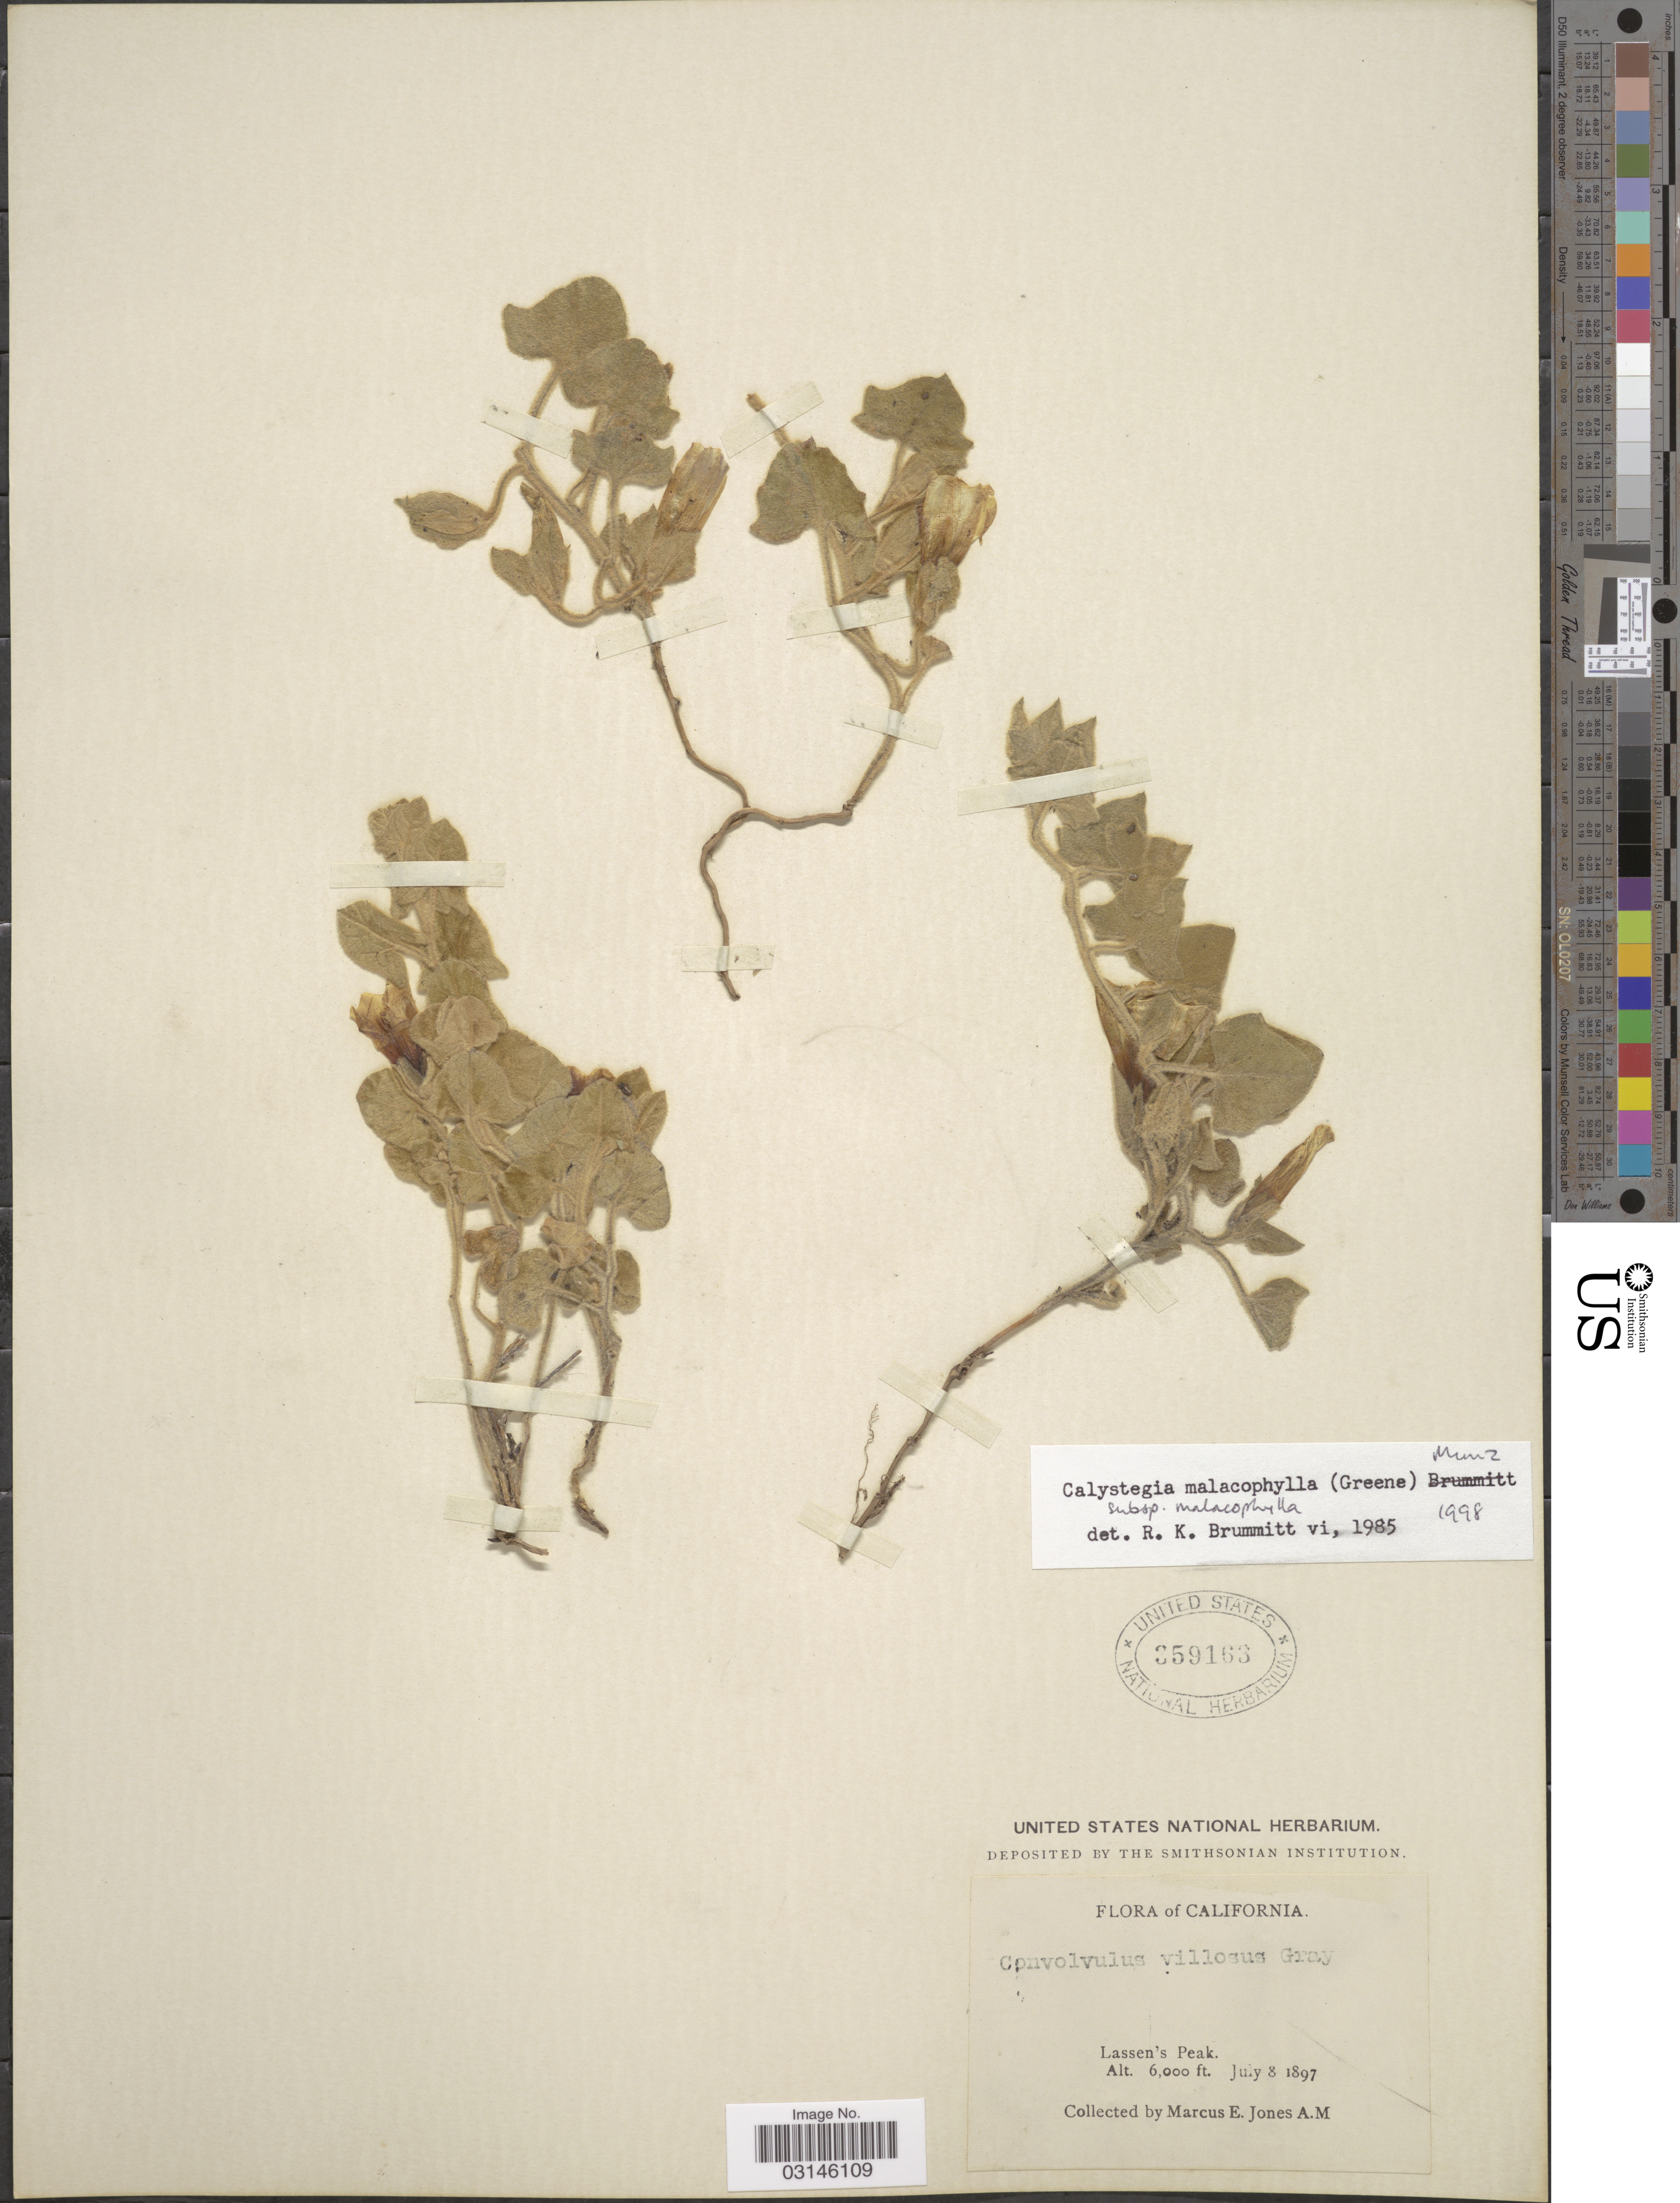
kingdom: Plantae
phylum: Tracheophyta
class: Magnoliopsida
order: Solanales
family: Convolvulaceae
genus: Calystegia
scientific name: Calystegia malacophylla subsp. malacophylla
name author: (Greene) Munz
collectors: M. E. Jones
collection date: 1897-07-08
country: United States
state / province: California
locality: Lassen's Peak.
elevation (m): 1829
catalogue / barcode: US 359163